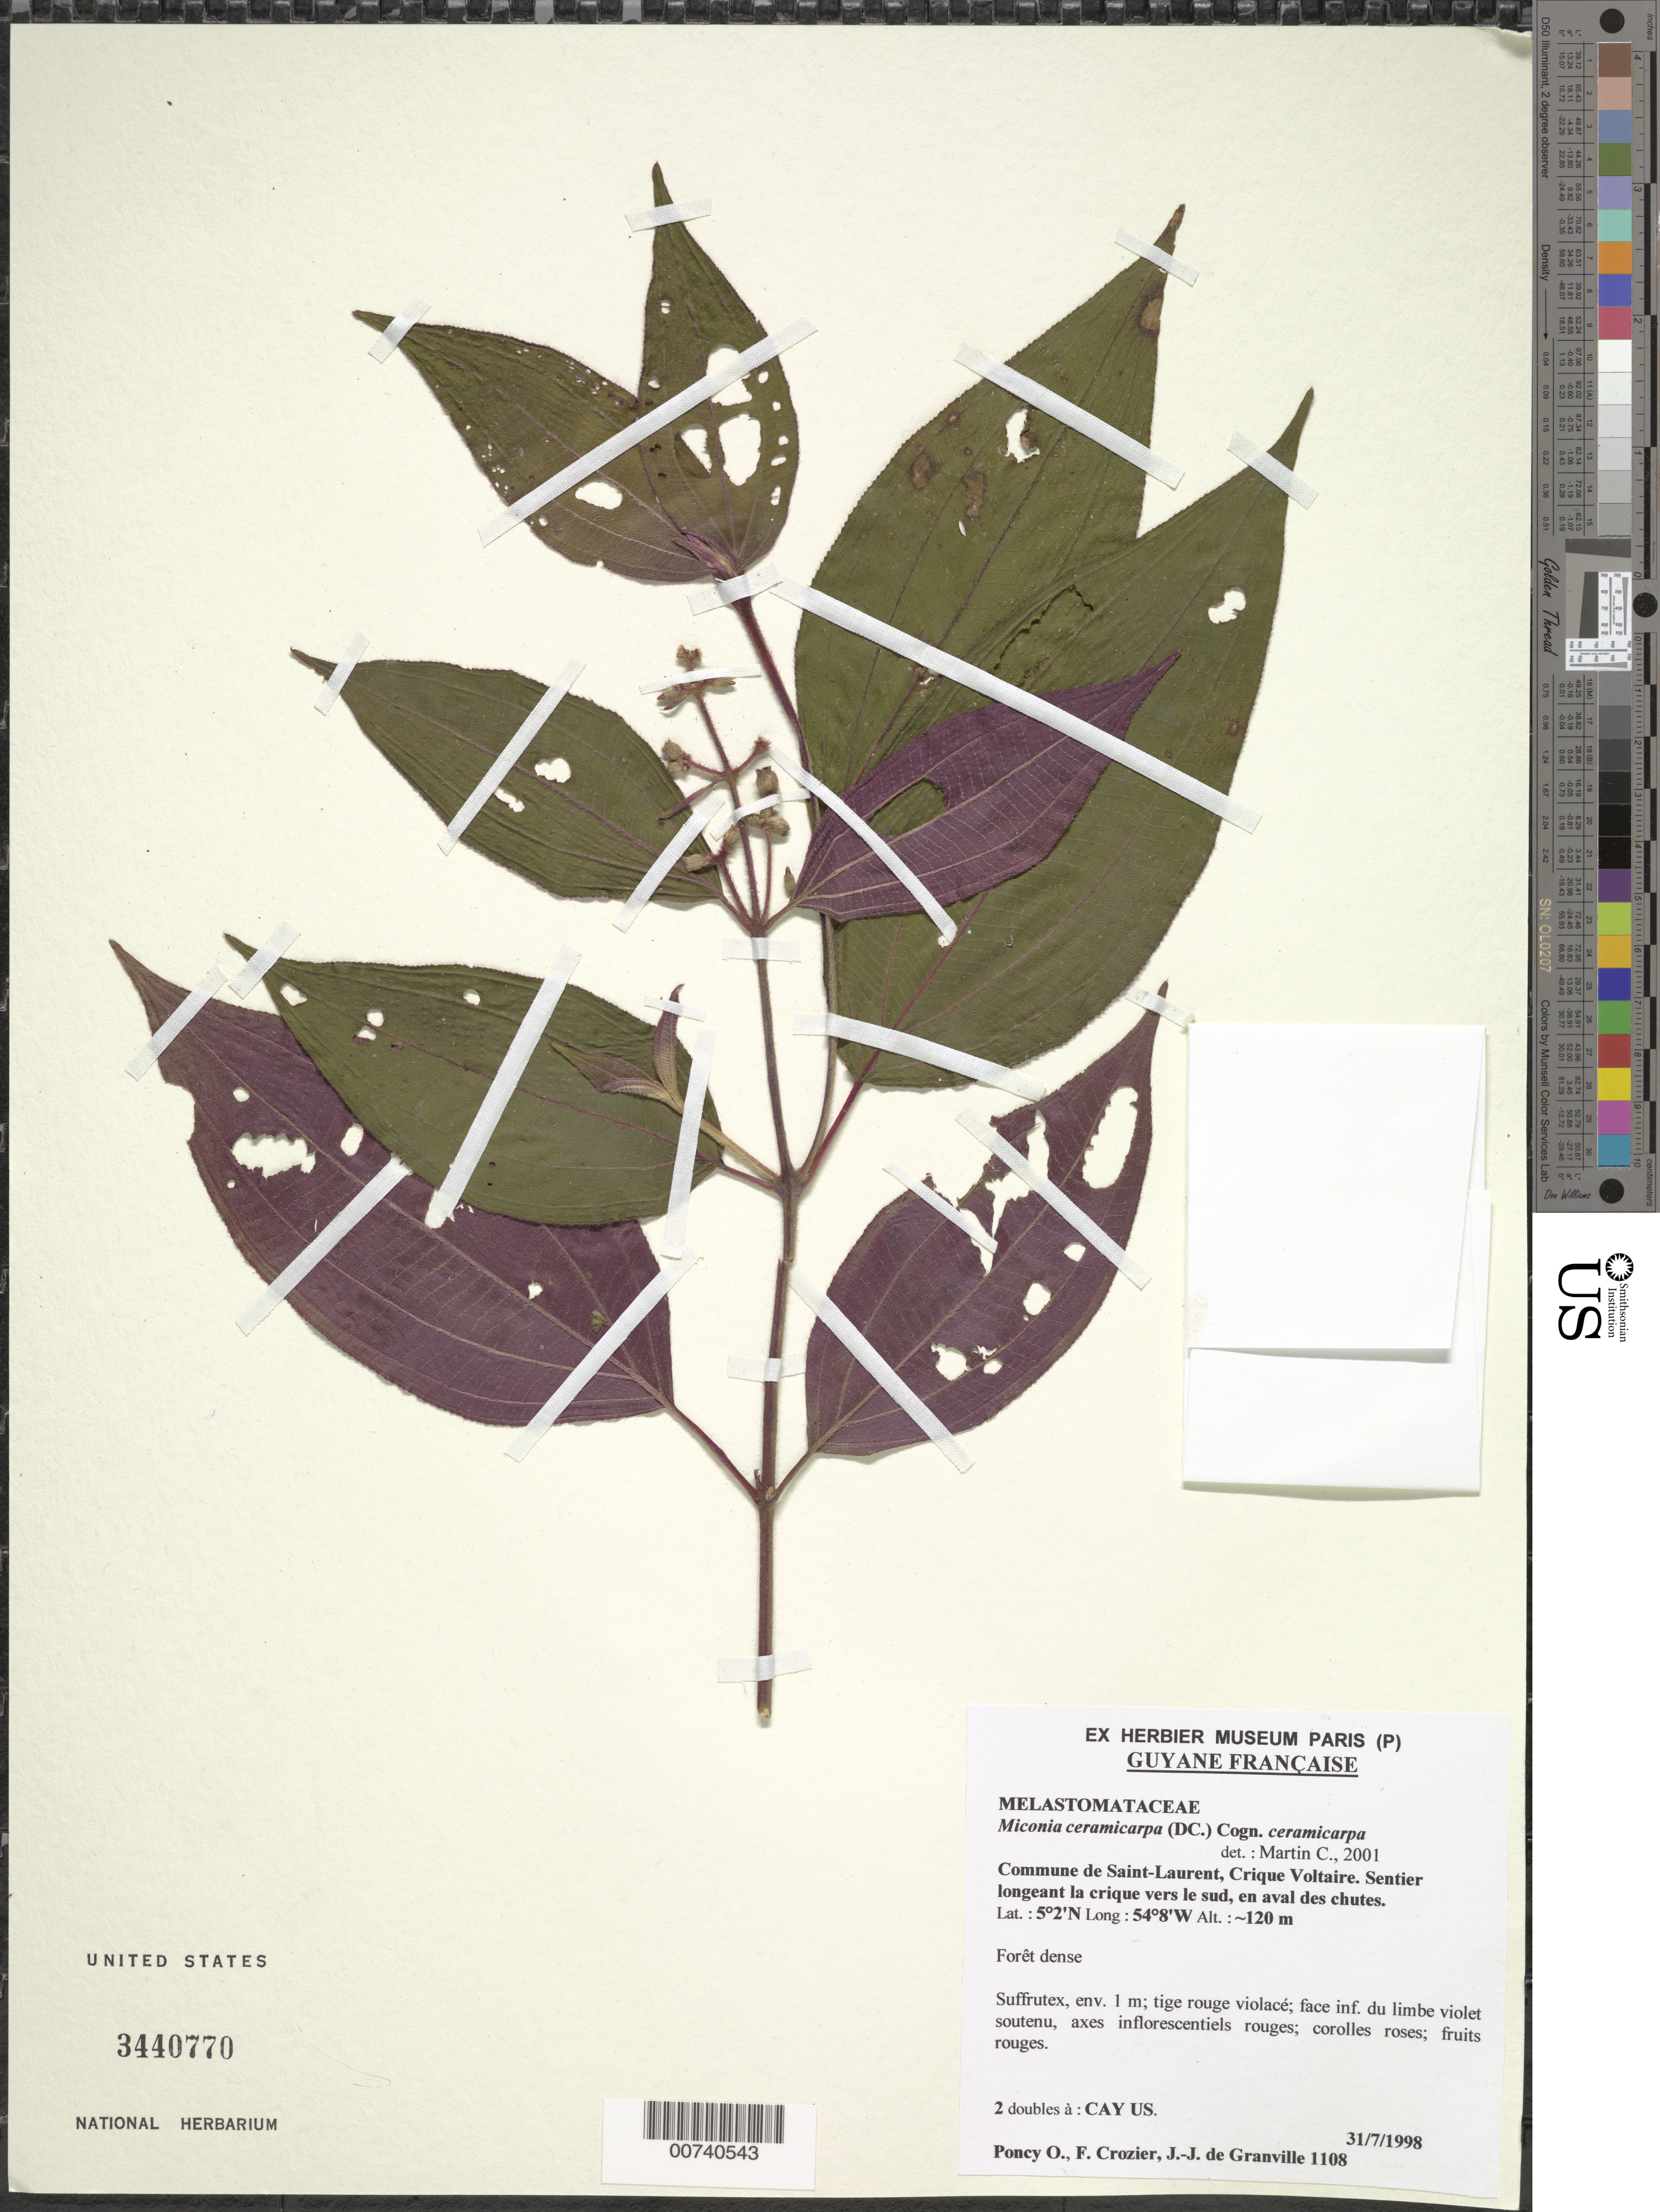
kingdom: Plantae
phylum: Tracheophyta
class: Magnoliopsida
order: Myrtales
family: Melastomataceae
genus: Miconia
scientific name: Miconia ceramicarpa var. ceramicarpa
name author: (DC.) Cogn.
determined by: Martin, C. V.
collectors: O. Poncy, F. Crozier & J.-J. de Granville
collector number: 1108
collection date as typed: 31-Jul-98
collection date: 1998-07-31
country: French Guiana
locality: Commune de Saint Laurent du Maroni, Crique Volatire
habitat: Dense forest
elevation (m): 120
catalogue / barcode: US 3440770